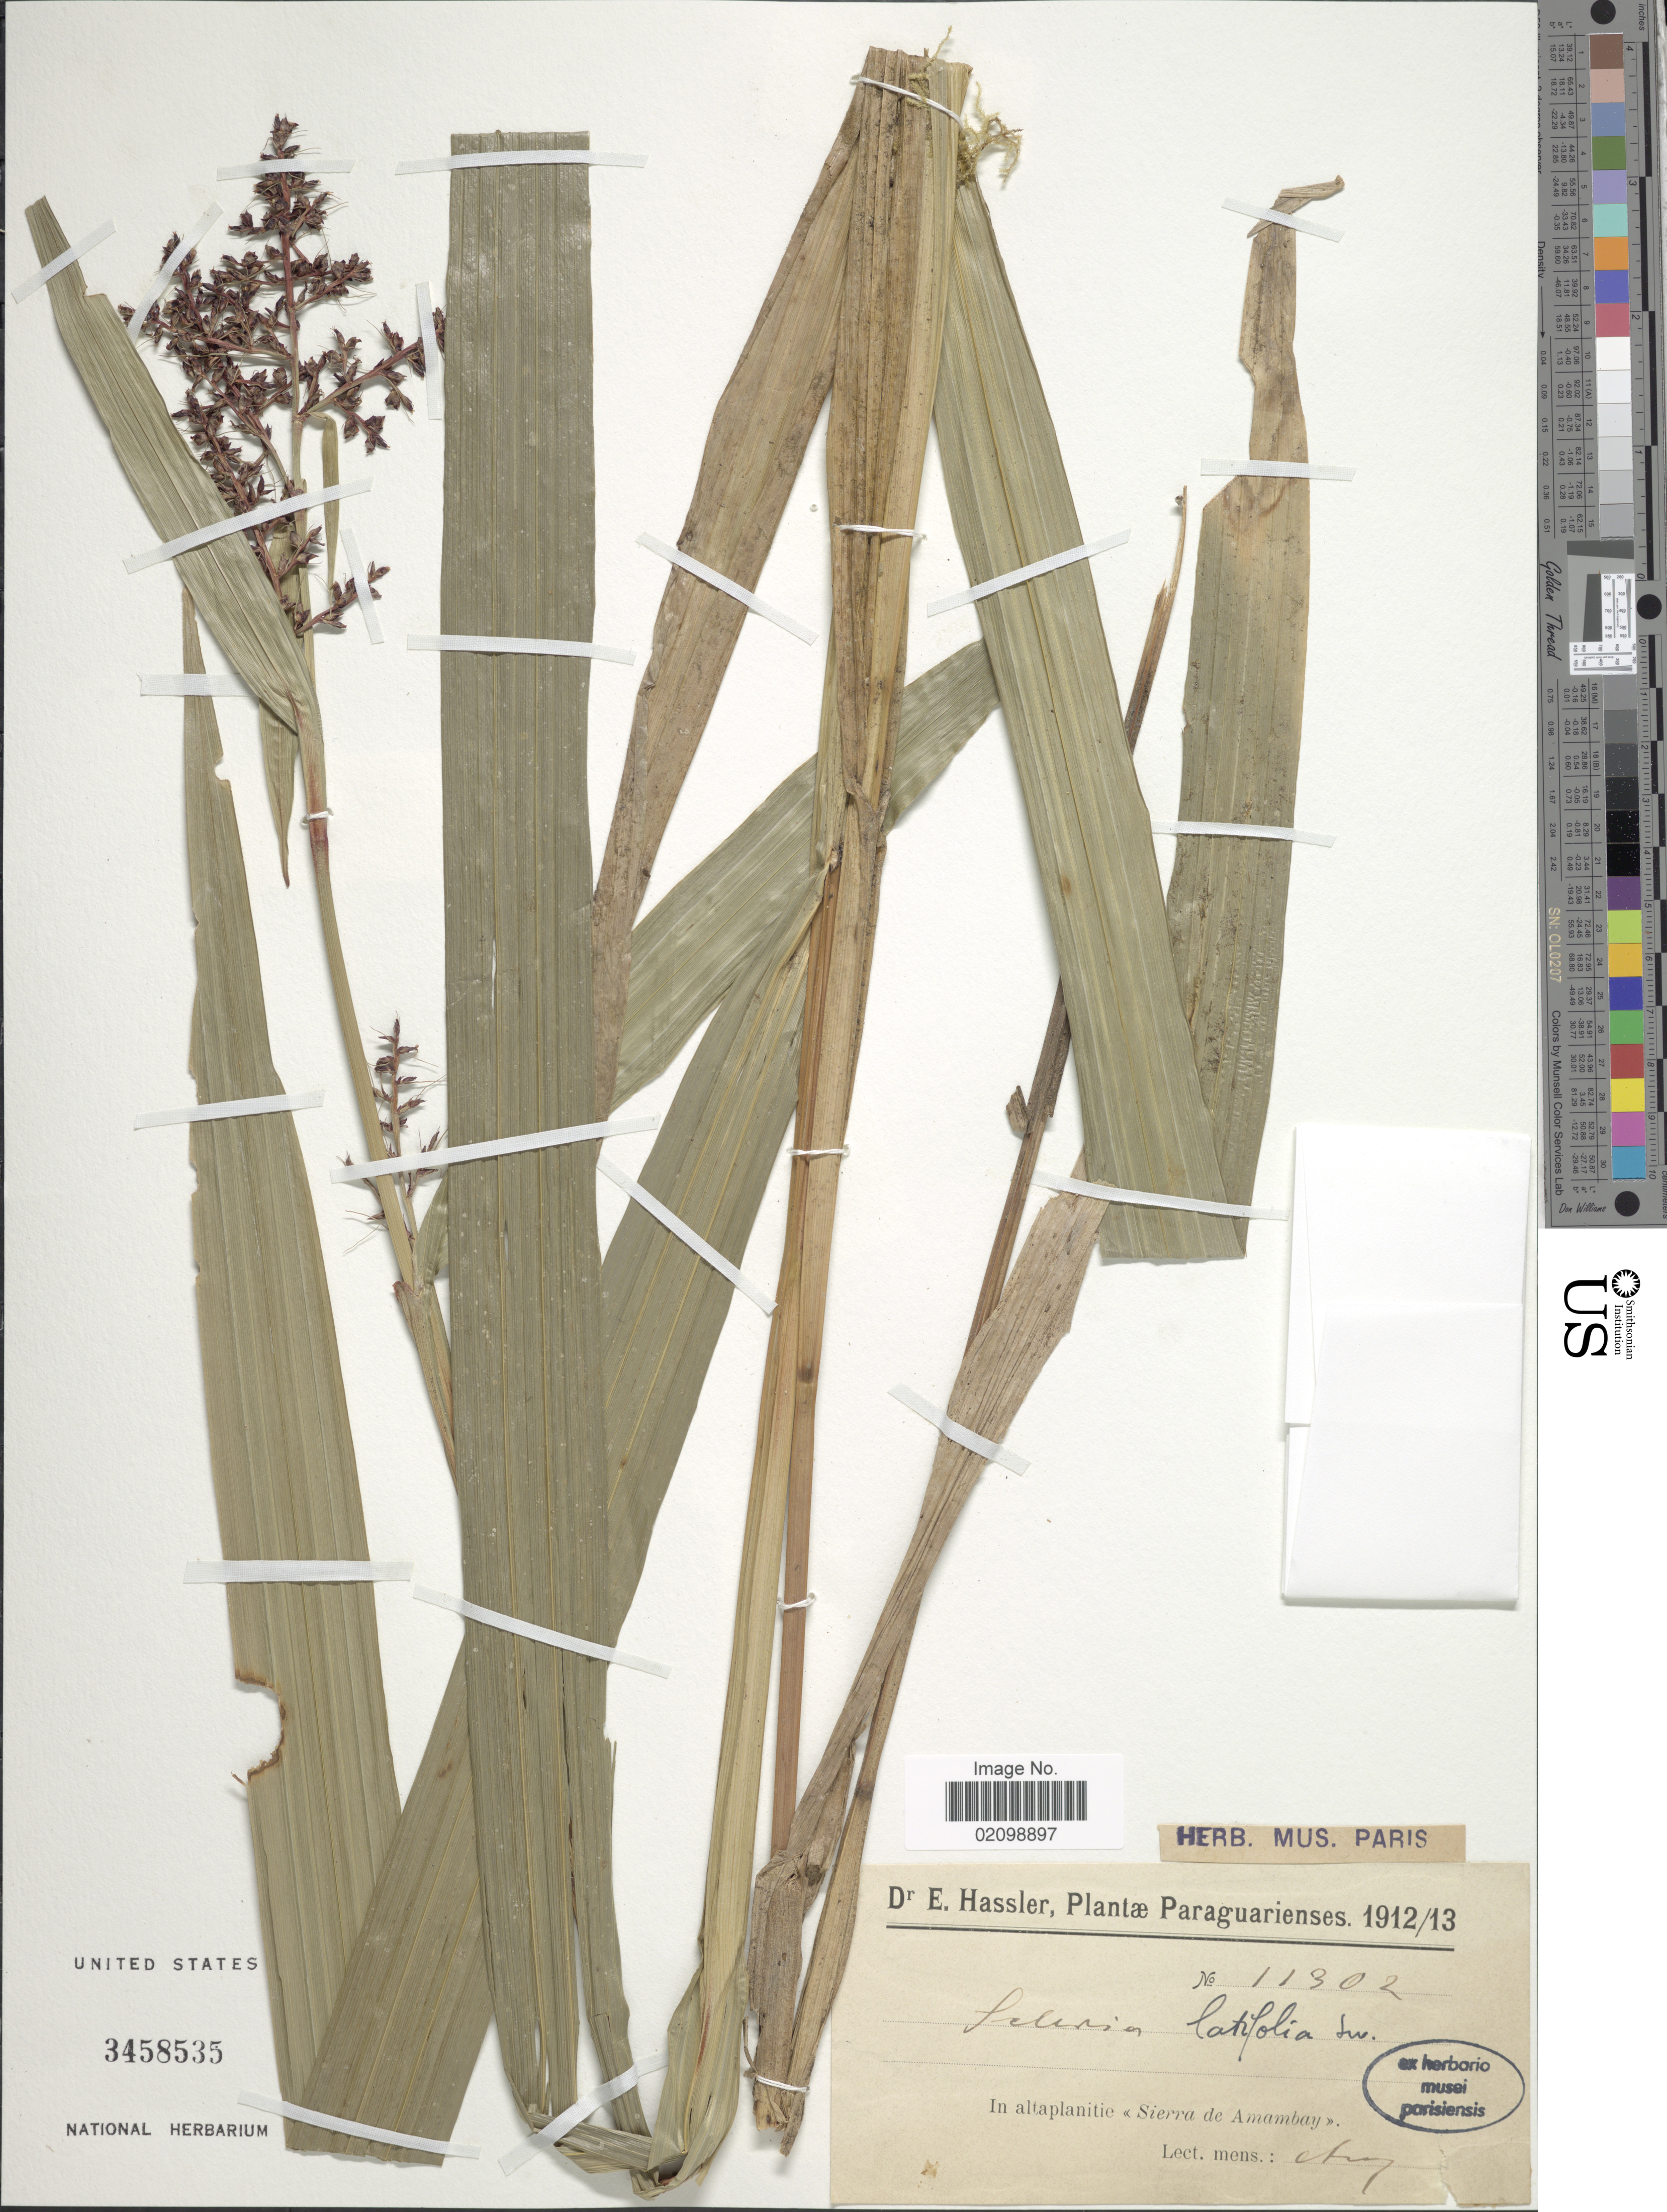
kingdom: Plantae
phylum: Tracheophyta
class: Liliopsida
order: Poales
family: Cyperaceae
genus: Scleria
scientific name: Scleria latifolia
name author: Sw.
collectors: E. Hassler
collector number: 11302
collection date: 1912-08/1913-08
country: Paraguay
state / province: Amambay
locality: In altaplantine << Sierra de Amambay>>.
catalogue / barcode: US 3458535